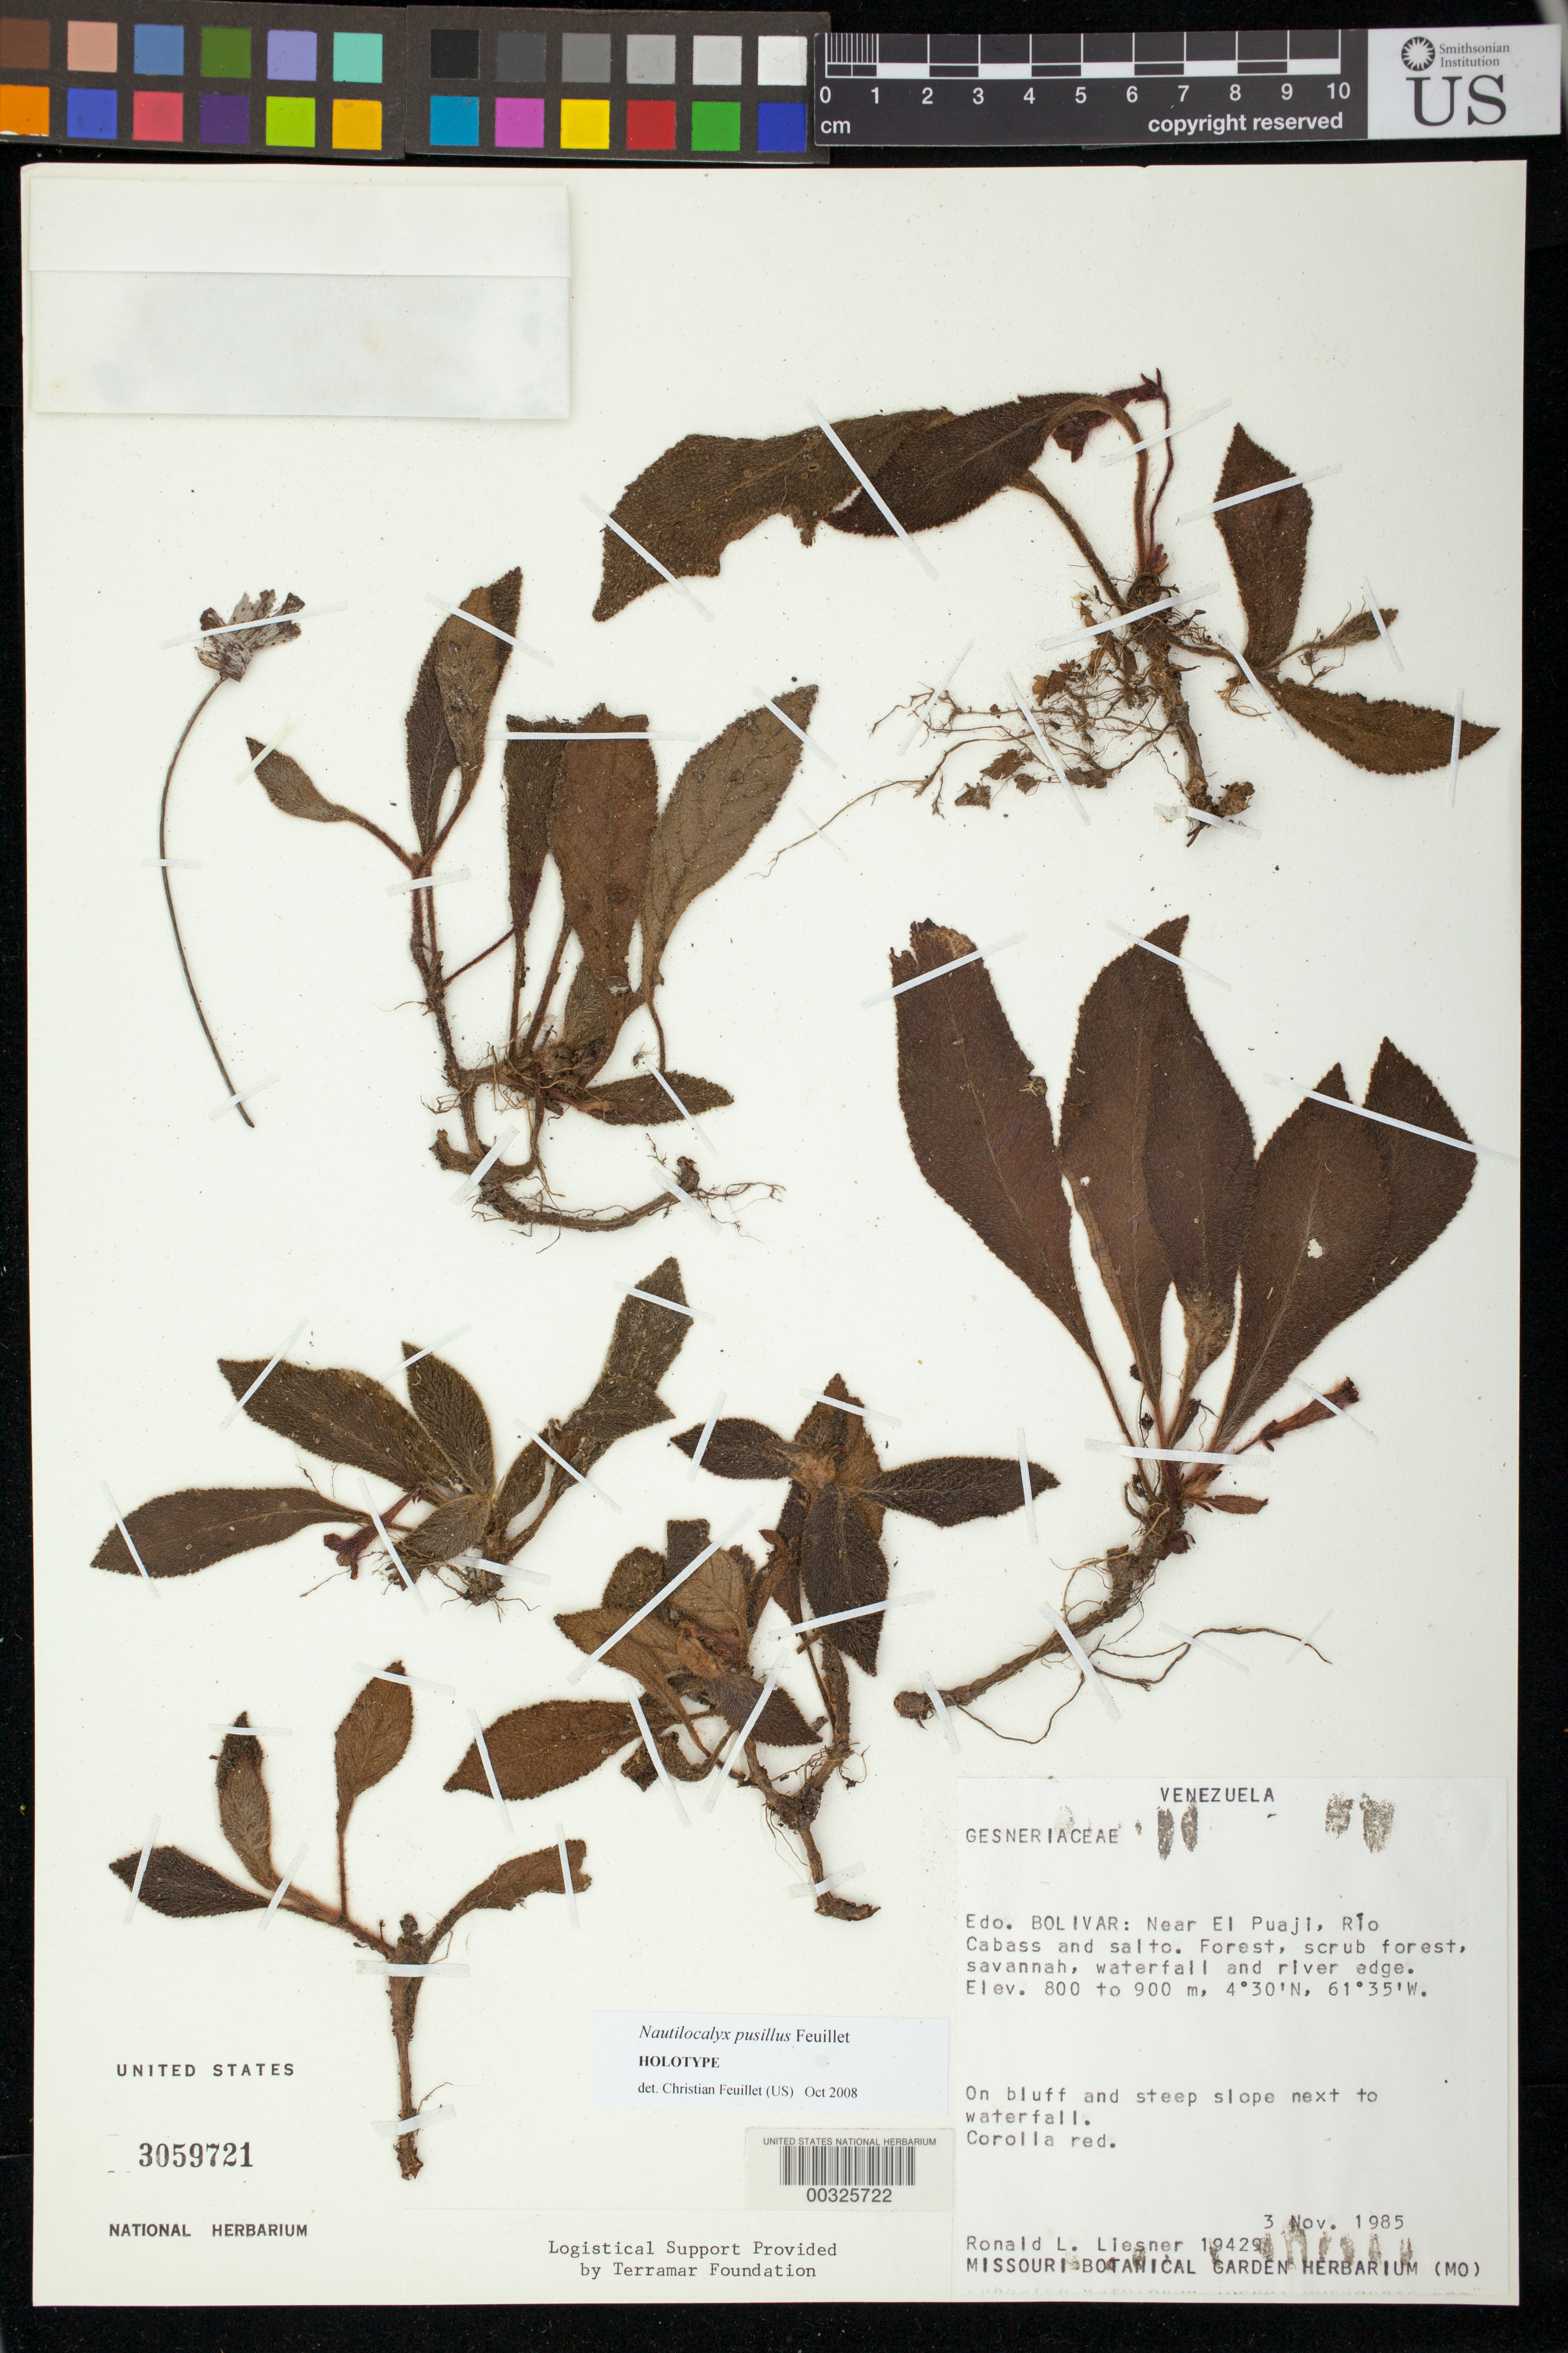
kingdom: Plantae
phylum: Tracheophyta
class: Magnoliopsida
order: Lamiales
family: Gesneriaceae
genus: Nautilocalyx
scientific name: Nautilocalyx pusillus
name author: Feuillet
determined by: Feuillet, C.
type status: Holotype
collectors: R. L. Liesner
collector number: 19429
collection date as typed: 03 Nov 1985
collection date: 1985-11-03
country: Venezuela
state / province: Bolívar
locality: Edo. Bolivar: near El Puaji, Rio Cabass and Salto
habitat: Forest, scrub forest, savannah, waterfall and river edge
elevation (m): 800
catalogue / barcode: US 3059721